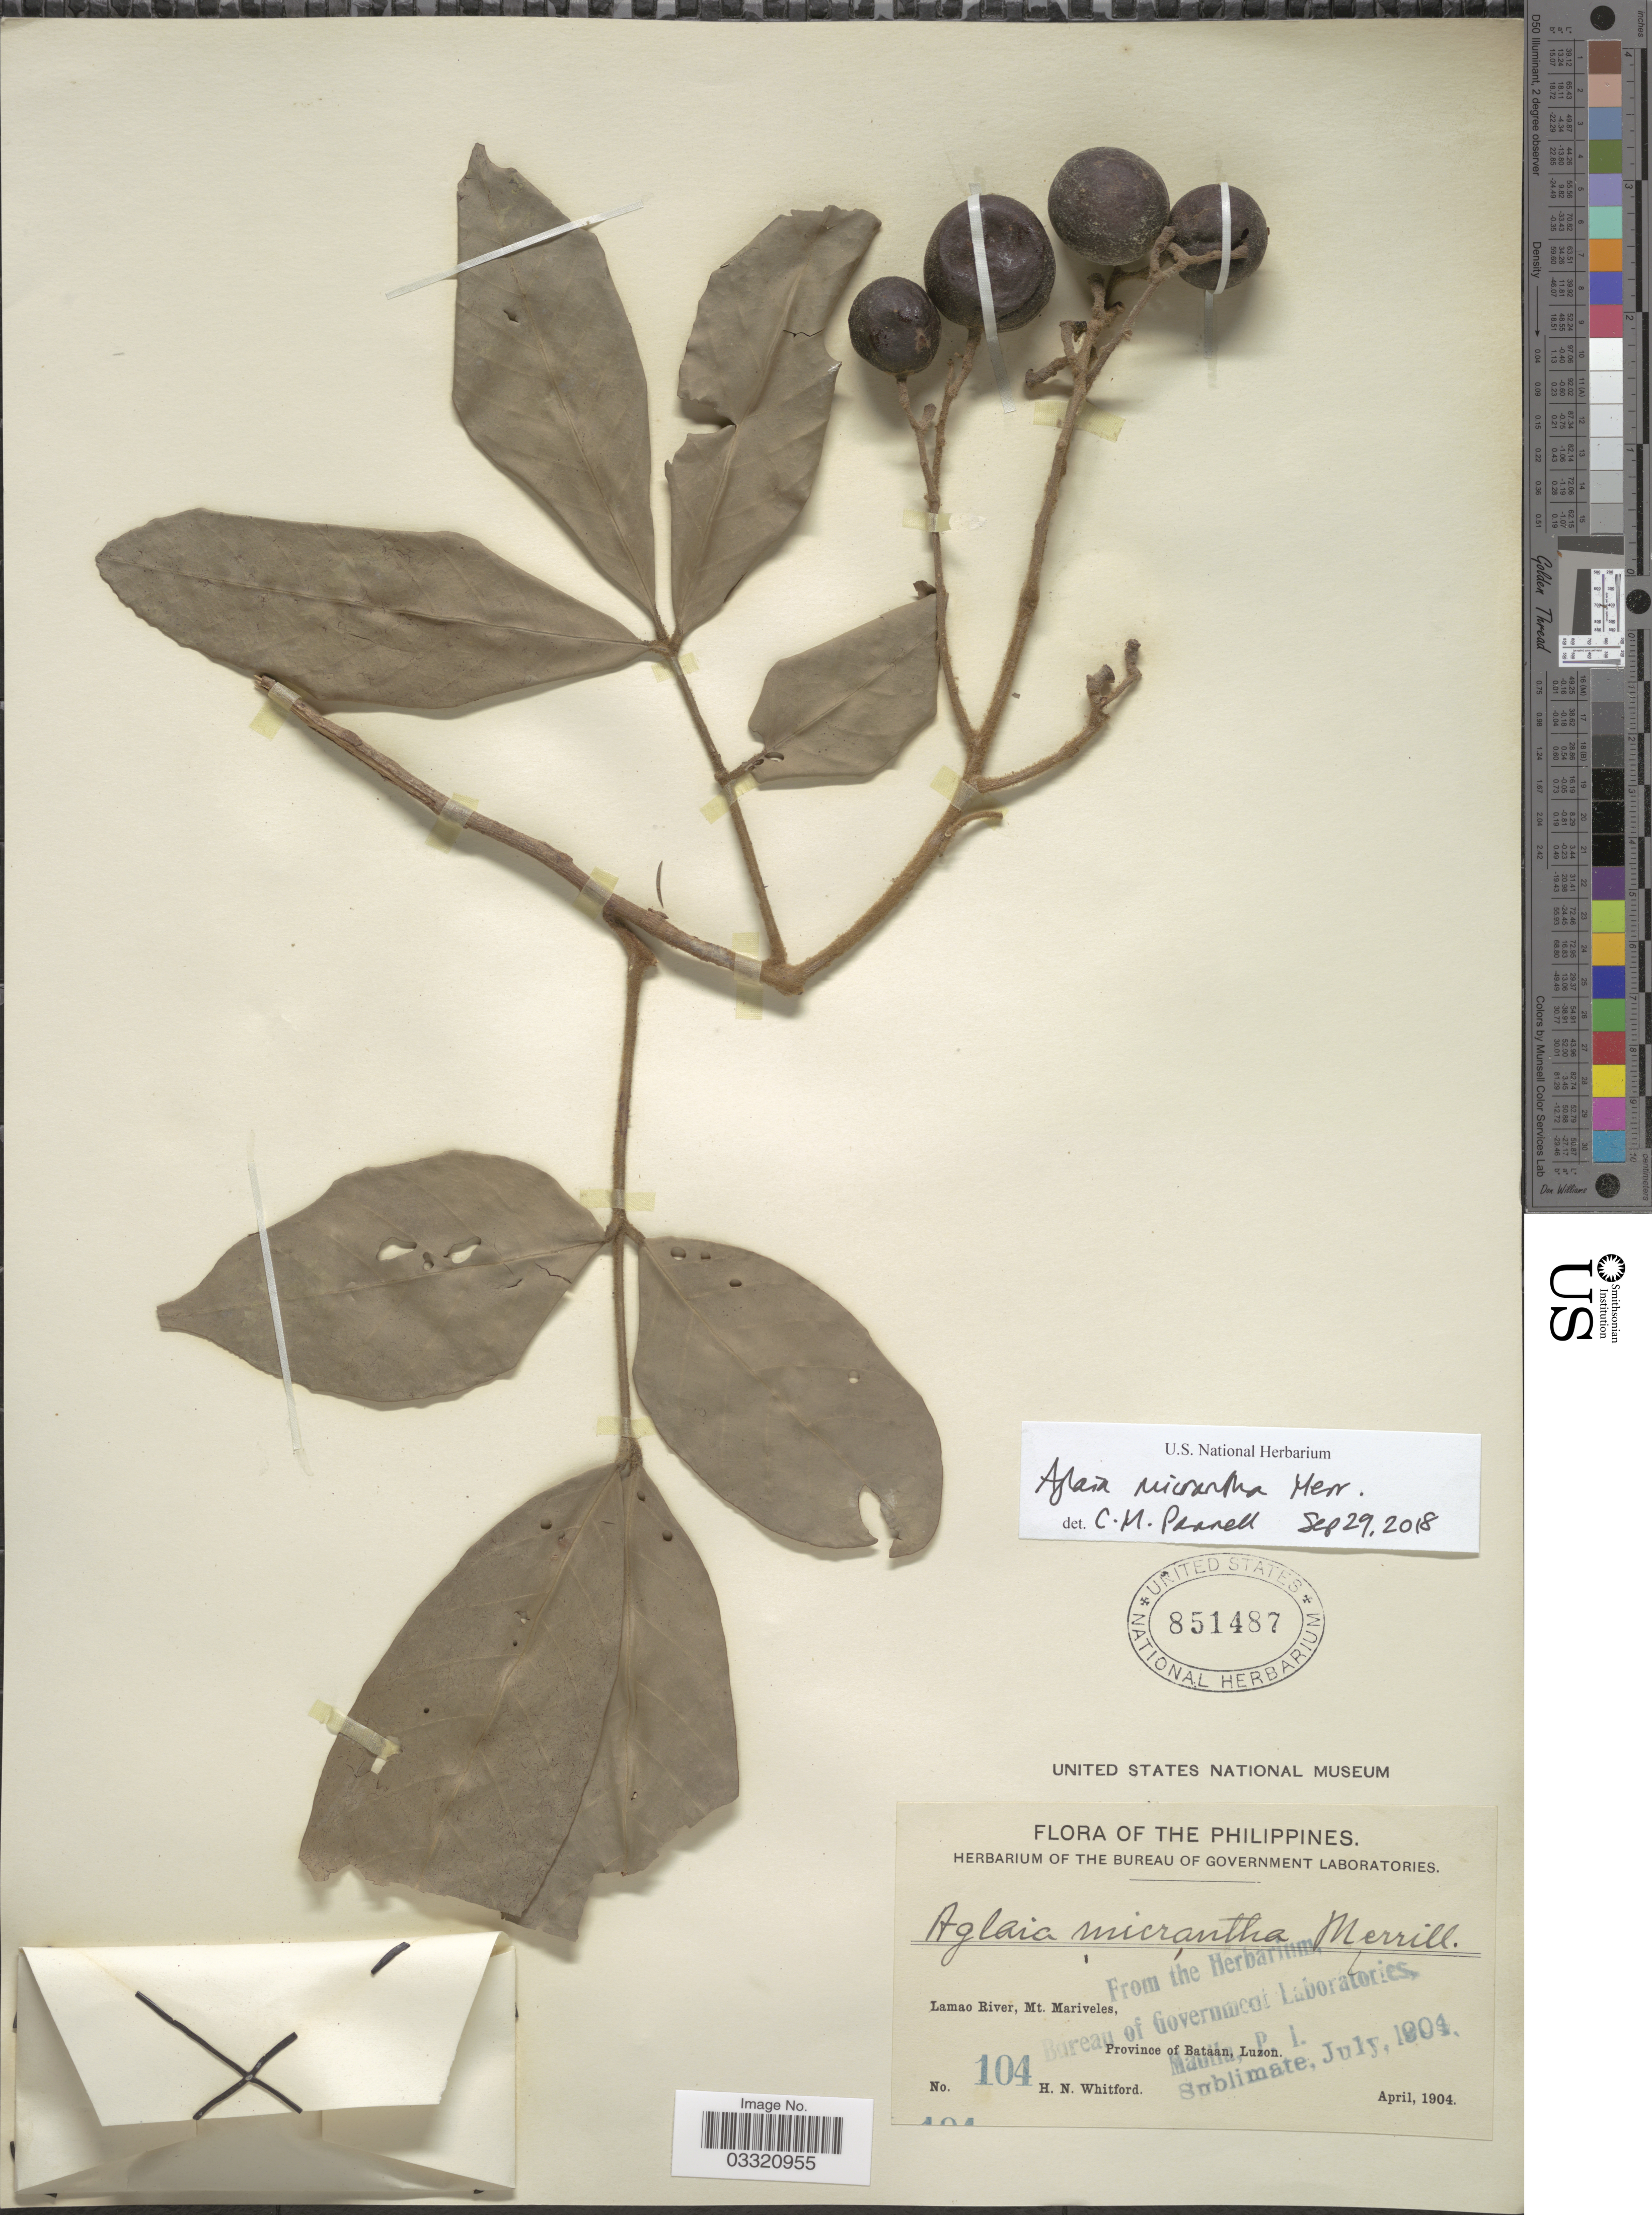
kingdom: Plantae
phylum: Tracheophyta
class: Magnoliopsida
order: Sapindales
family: Meliaceae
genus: Aglaia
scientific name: Aglaia micrantha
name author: Merr.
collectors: H. N. Whitford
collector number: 104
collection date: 1904-04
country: Philippines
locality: Lamao River, Mt. Mariveles, Province of Bataan, Luzon.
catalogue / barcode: US 851487